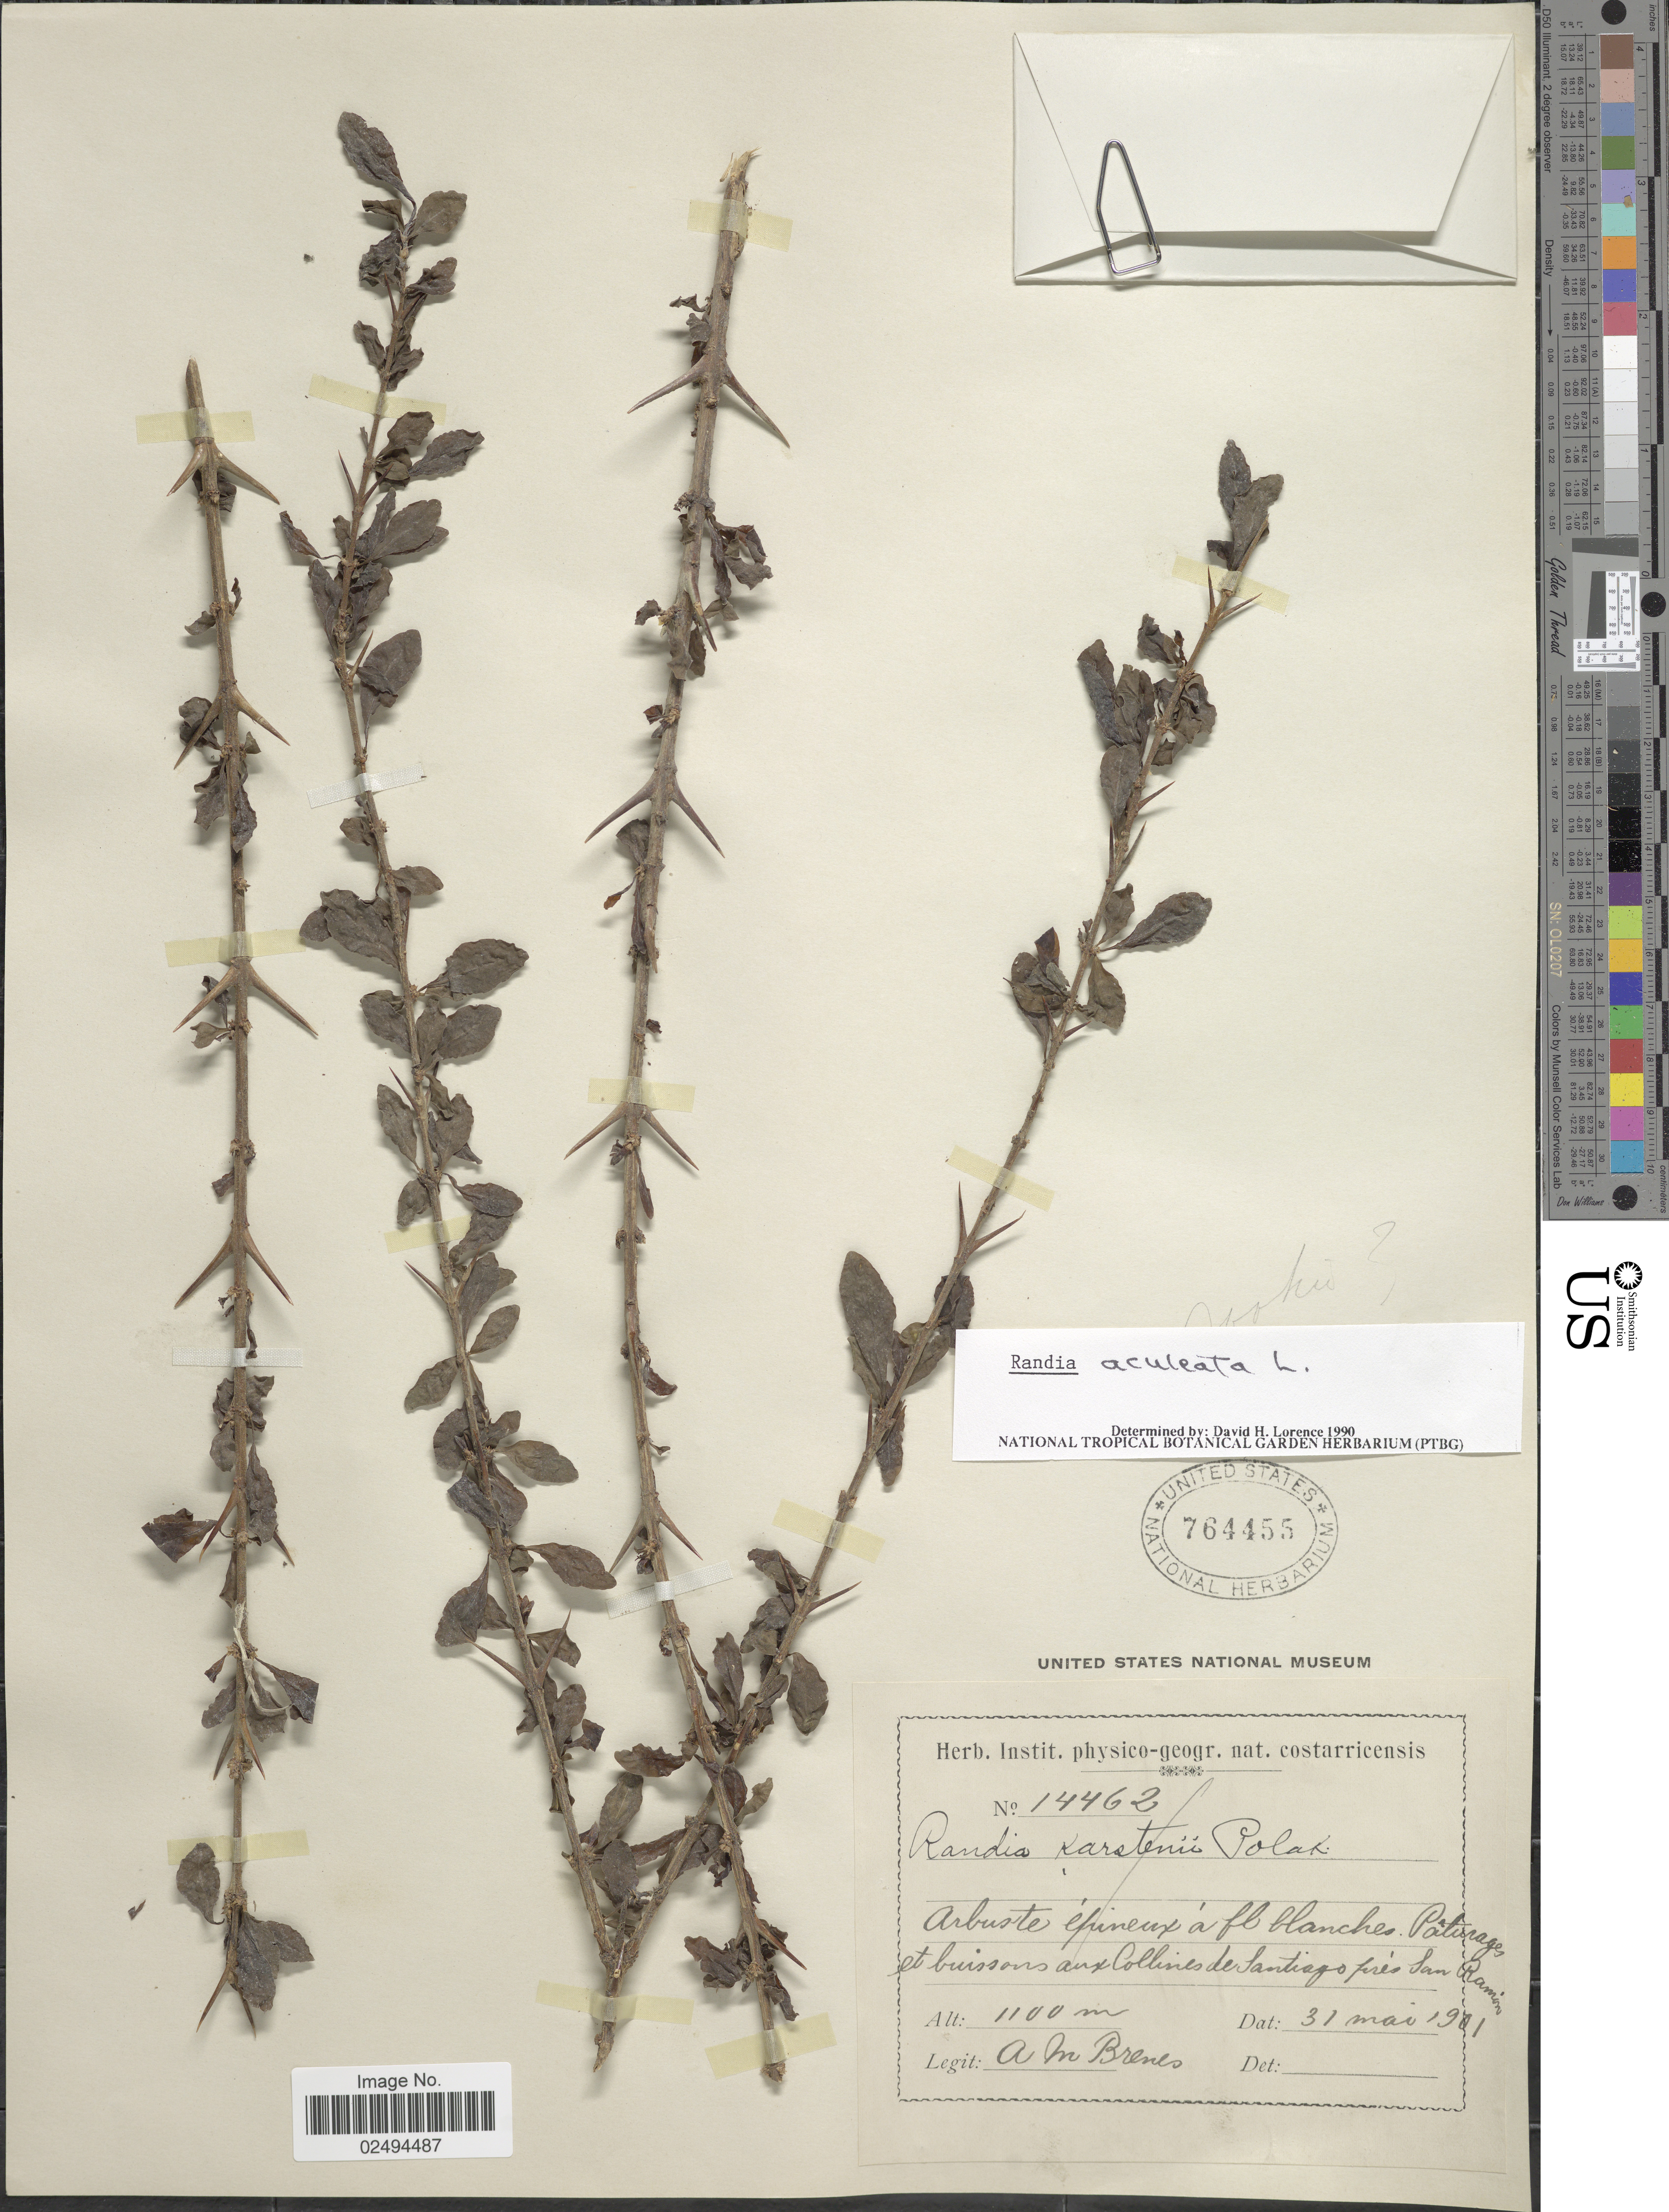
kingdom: Plantae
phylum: Tracheophyta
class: Magnoliopsida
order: Gentianales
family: Rubiaceae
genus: Randia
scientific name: Randia aculeata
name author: L.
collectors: A. Brenes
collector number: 14462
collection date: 1901-05-31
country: Costa Rica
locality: Buissons aux Collines de Santiago pres San Ramun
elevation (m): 1100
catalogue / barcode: US 764455